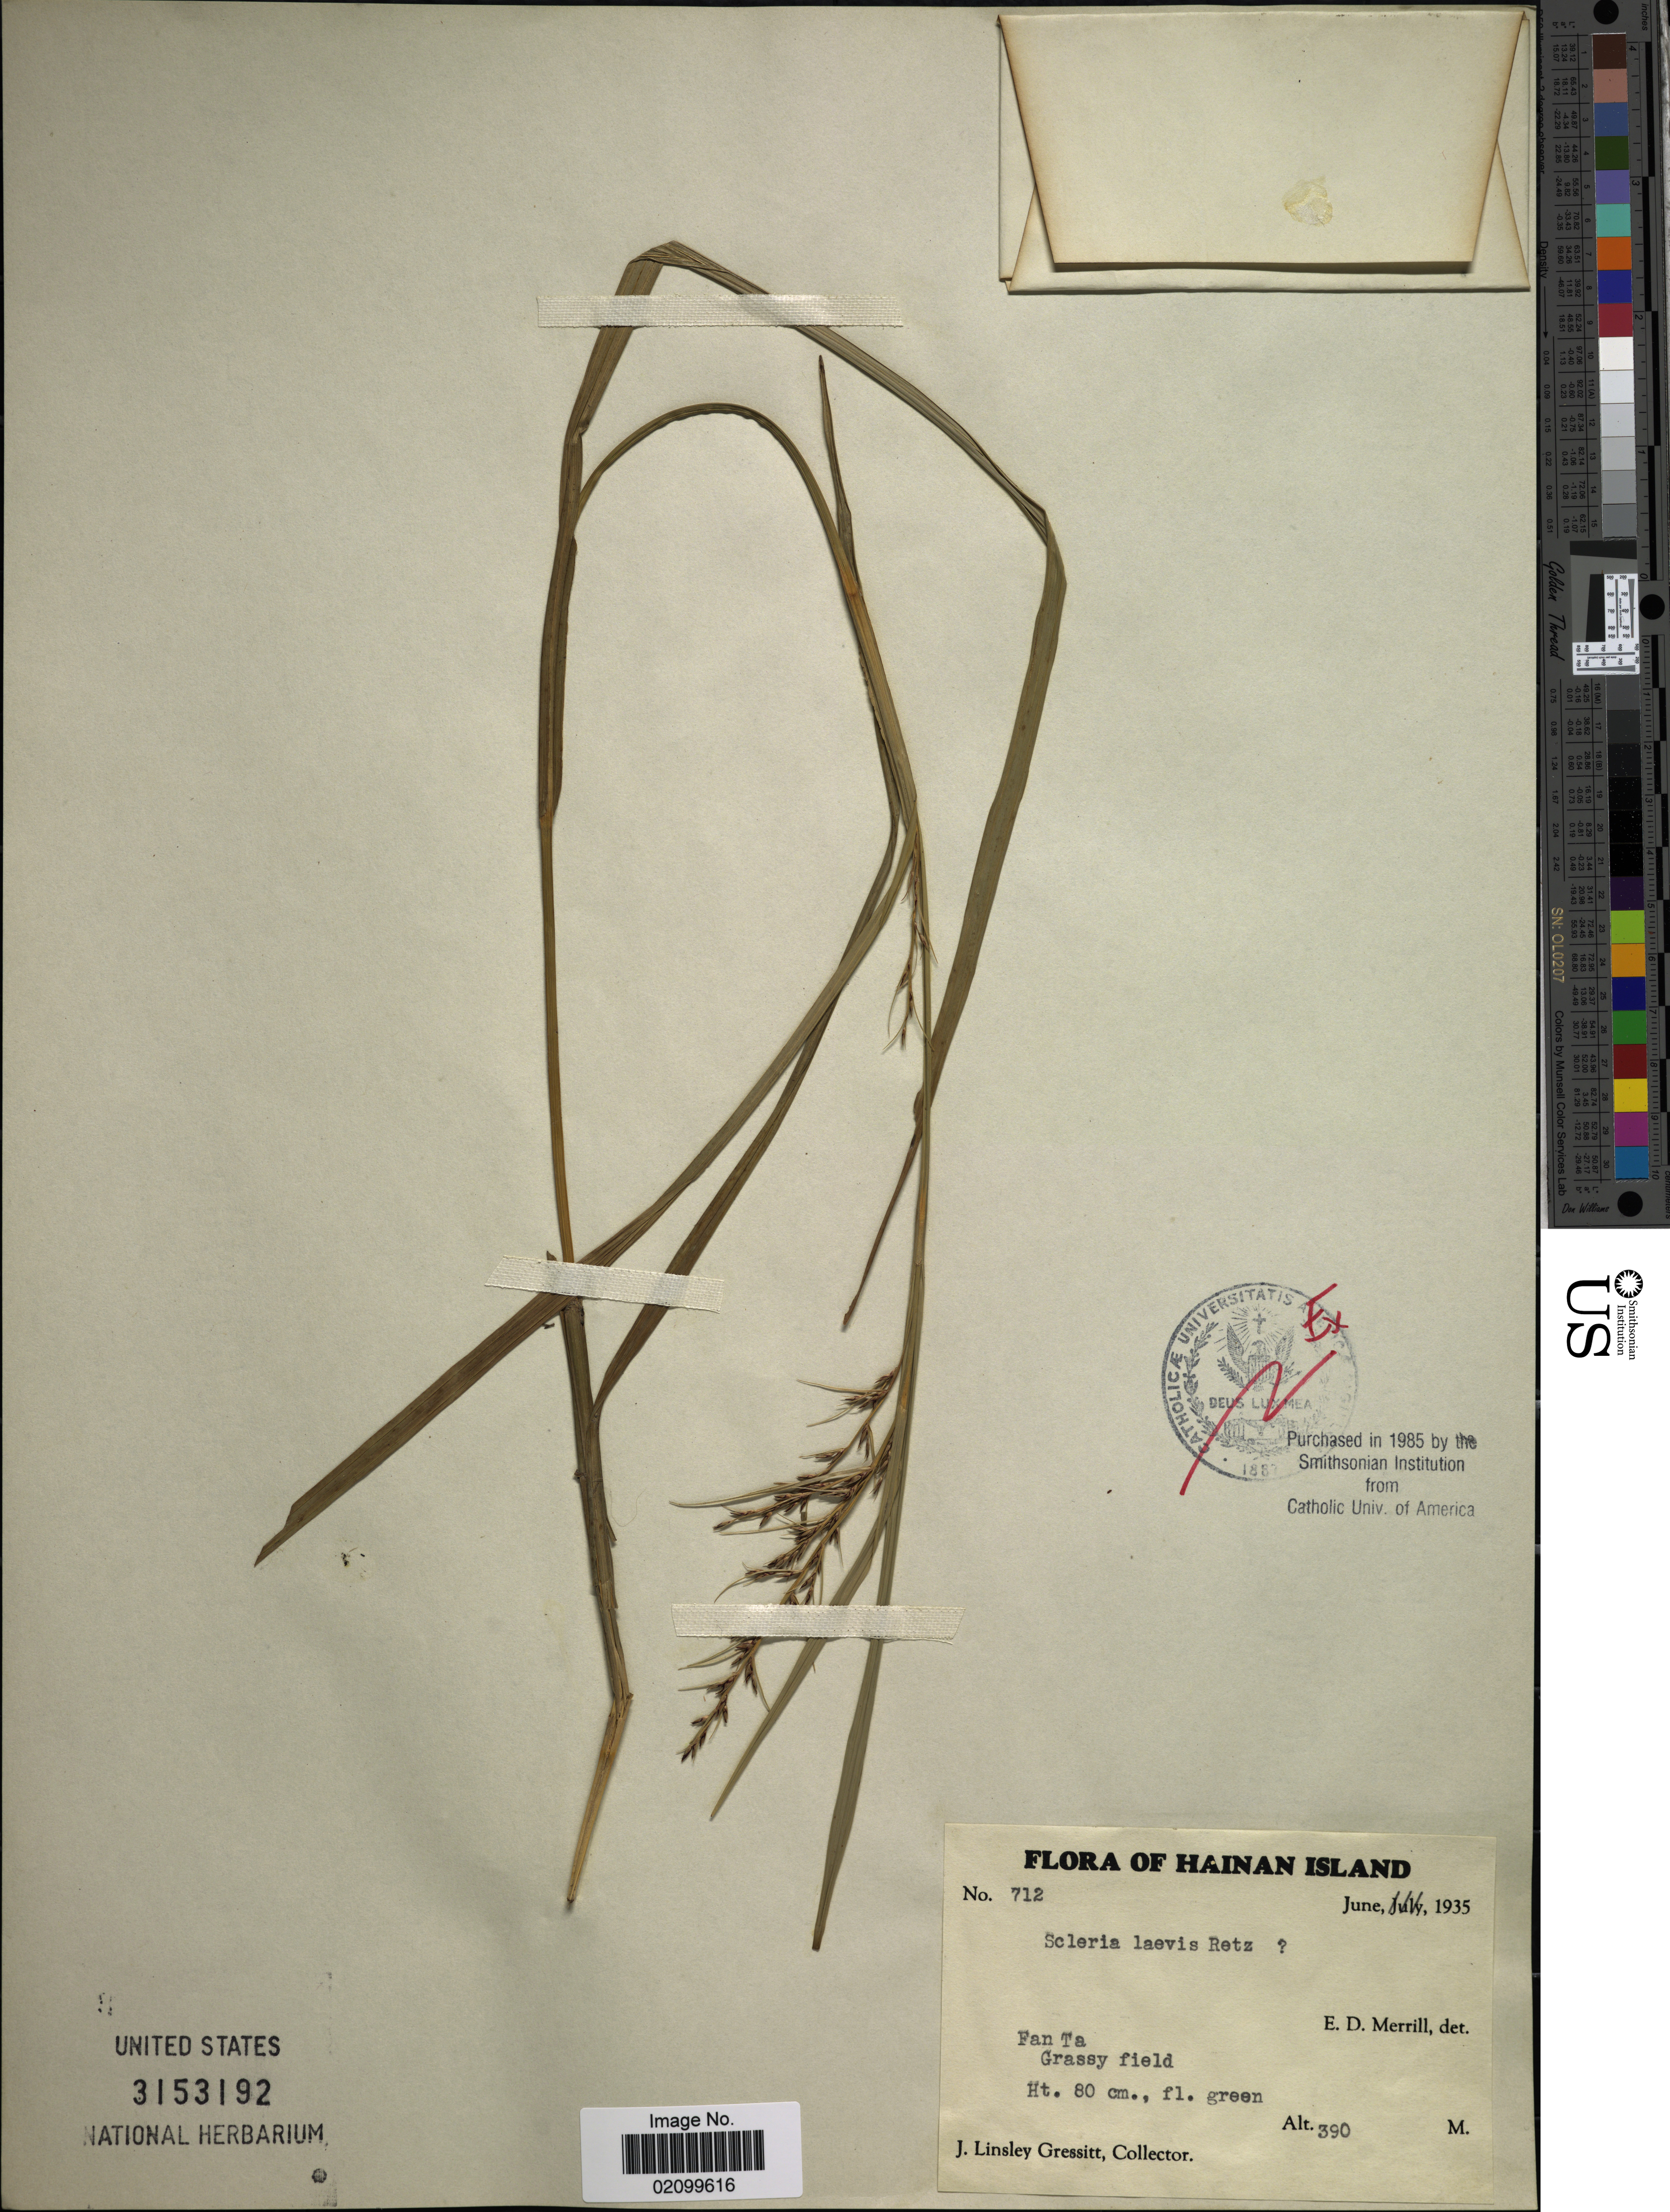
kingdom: Plantae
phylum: Tracheophyta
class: Liliopsida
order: Poales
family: Cyperaceae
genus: Scleria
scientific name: Scleria sp.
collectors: J. Gressitt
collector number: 712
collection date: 1935-06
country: China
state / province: Hainan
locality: Hainan Island, Fan Ta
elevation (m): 390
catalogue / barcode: US 3153192